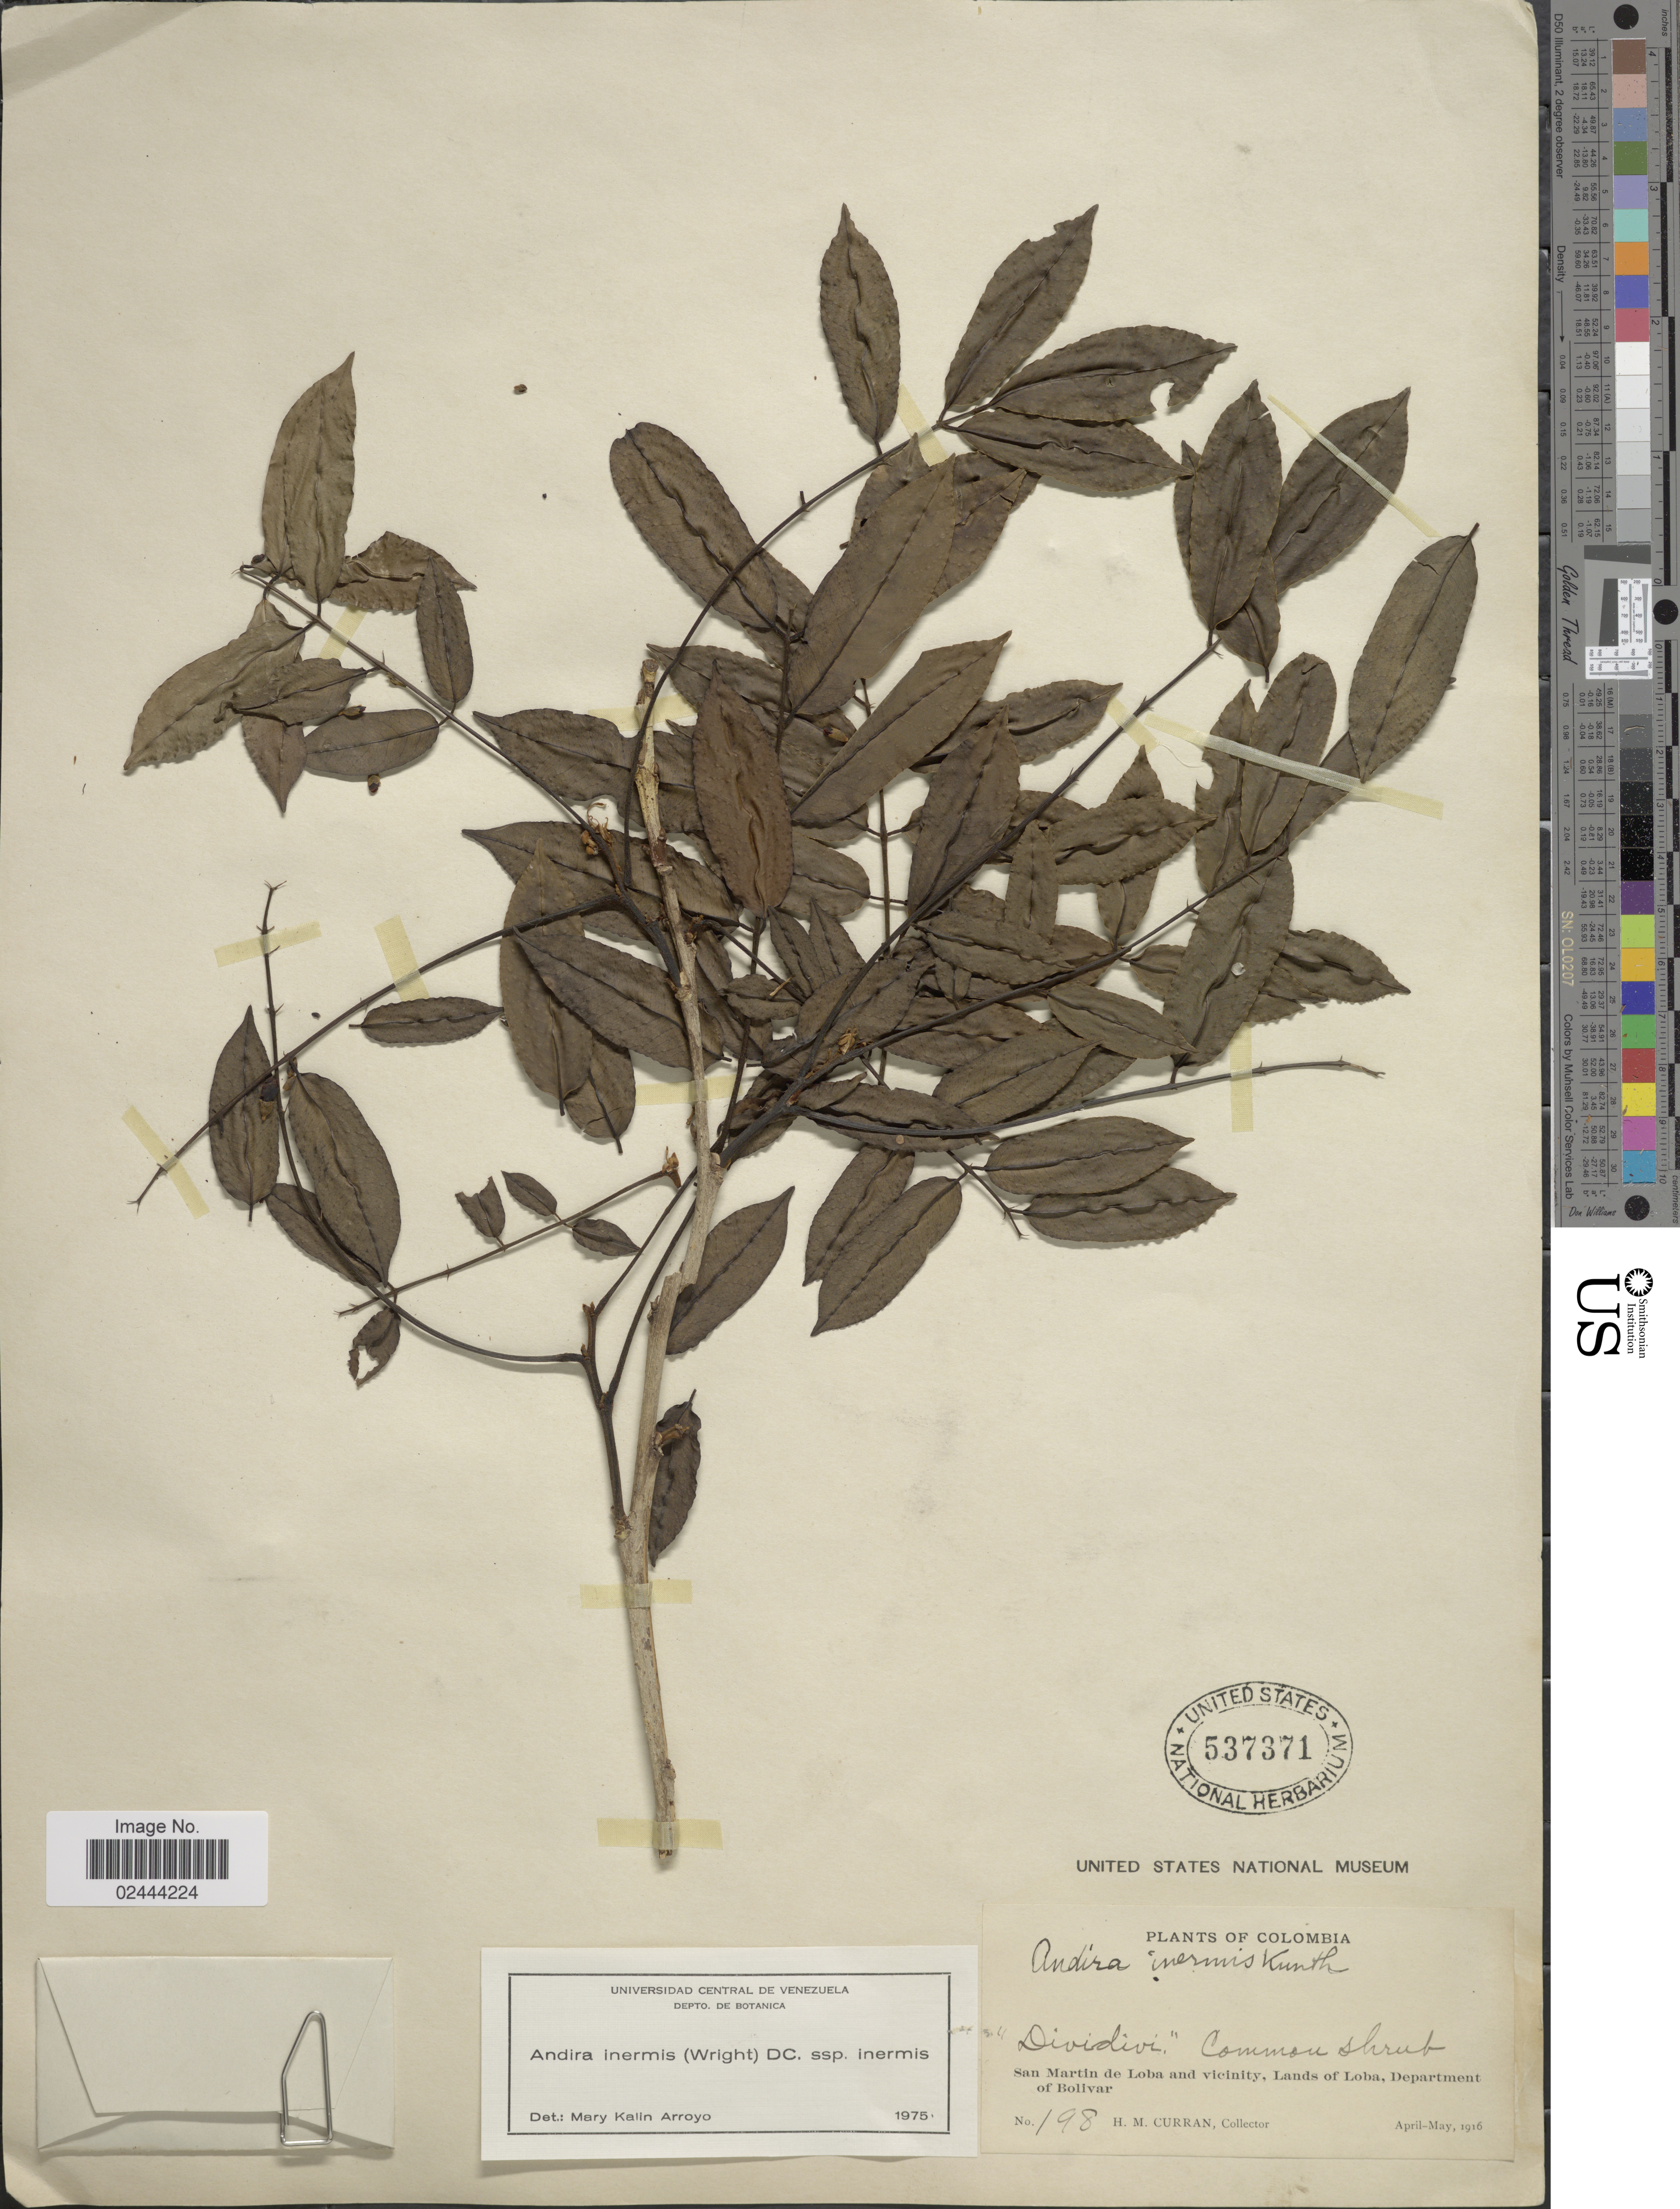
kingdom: Plantae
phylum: Tracheophyta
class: Magnoliopsida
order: Fabales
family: Fabaceae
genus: Andira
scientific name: Andira inermis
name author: (W. Wright) Kunth ex DC.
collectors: H. M. Curran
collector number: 198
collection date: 1916-04/1916-05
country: Colombia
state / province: Bolívar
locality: San Martin de Loba and vicinity, Lands of Loba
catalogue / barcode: US 537371